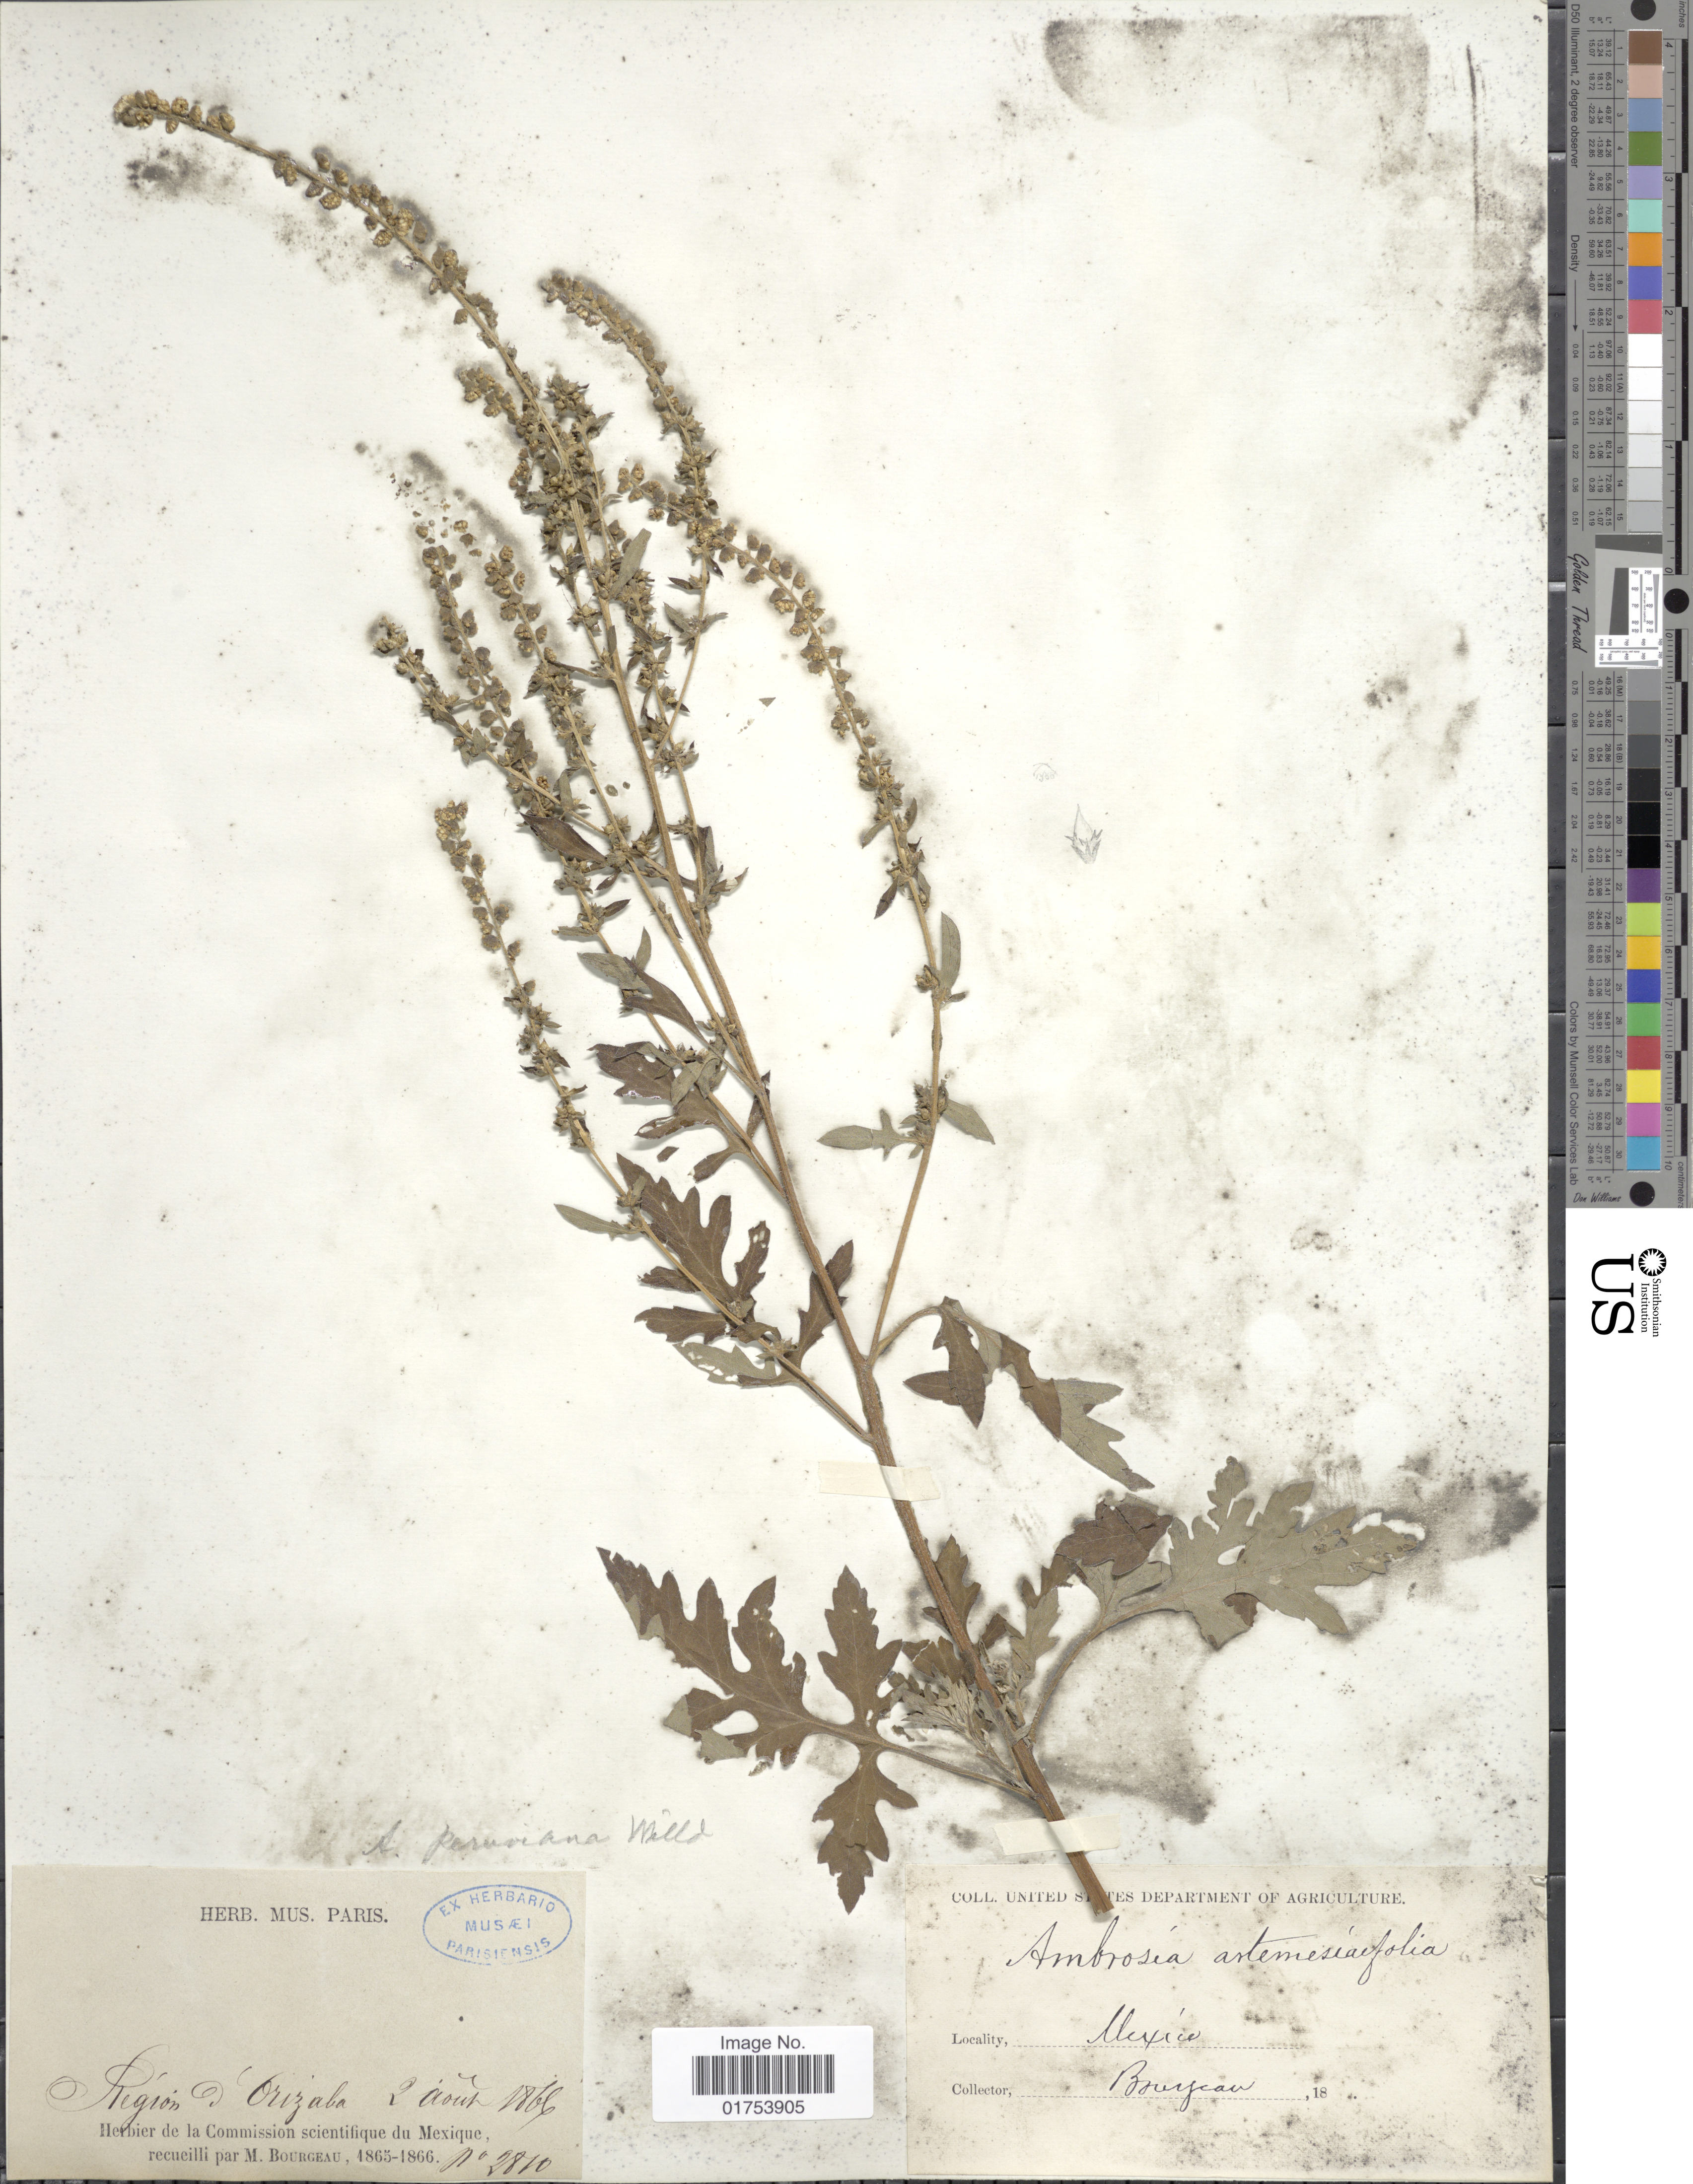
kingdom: Plantae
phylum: Tracheophyta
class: Magnoliopsida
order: Asterales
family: Asteraceae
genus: Ambrosia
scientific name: Ambrosia peruviana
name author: Willd.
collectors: M. Bourgeau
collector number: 2810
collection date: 1866-08-02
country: Mexico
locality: Region Orizaba